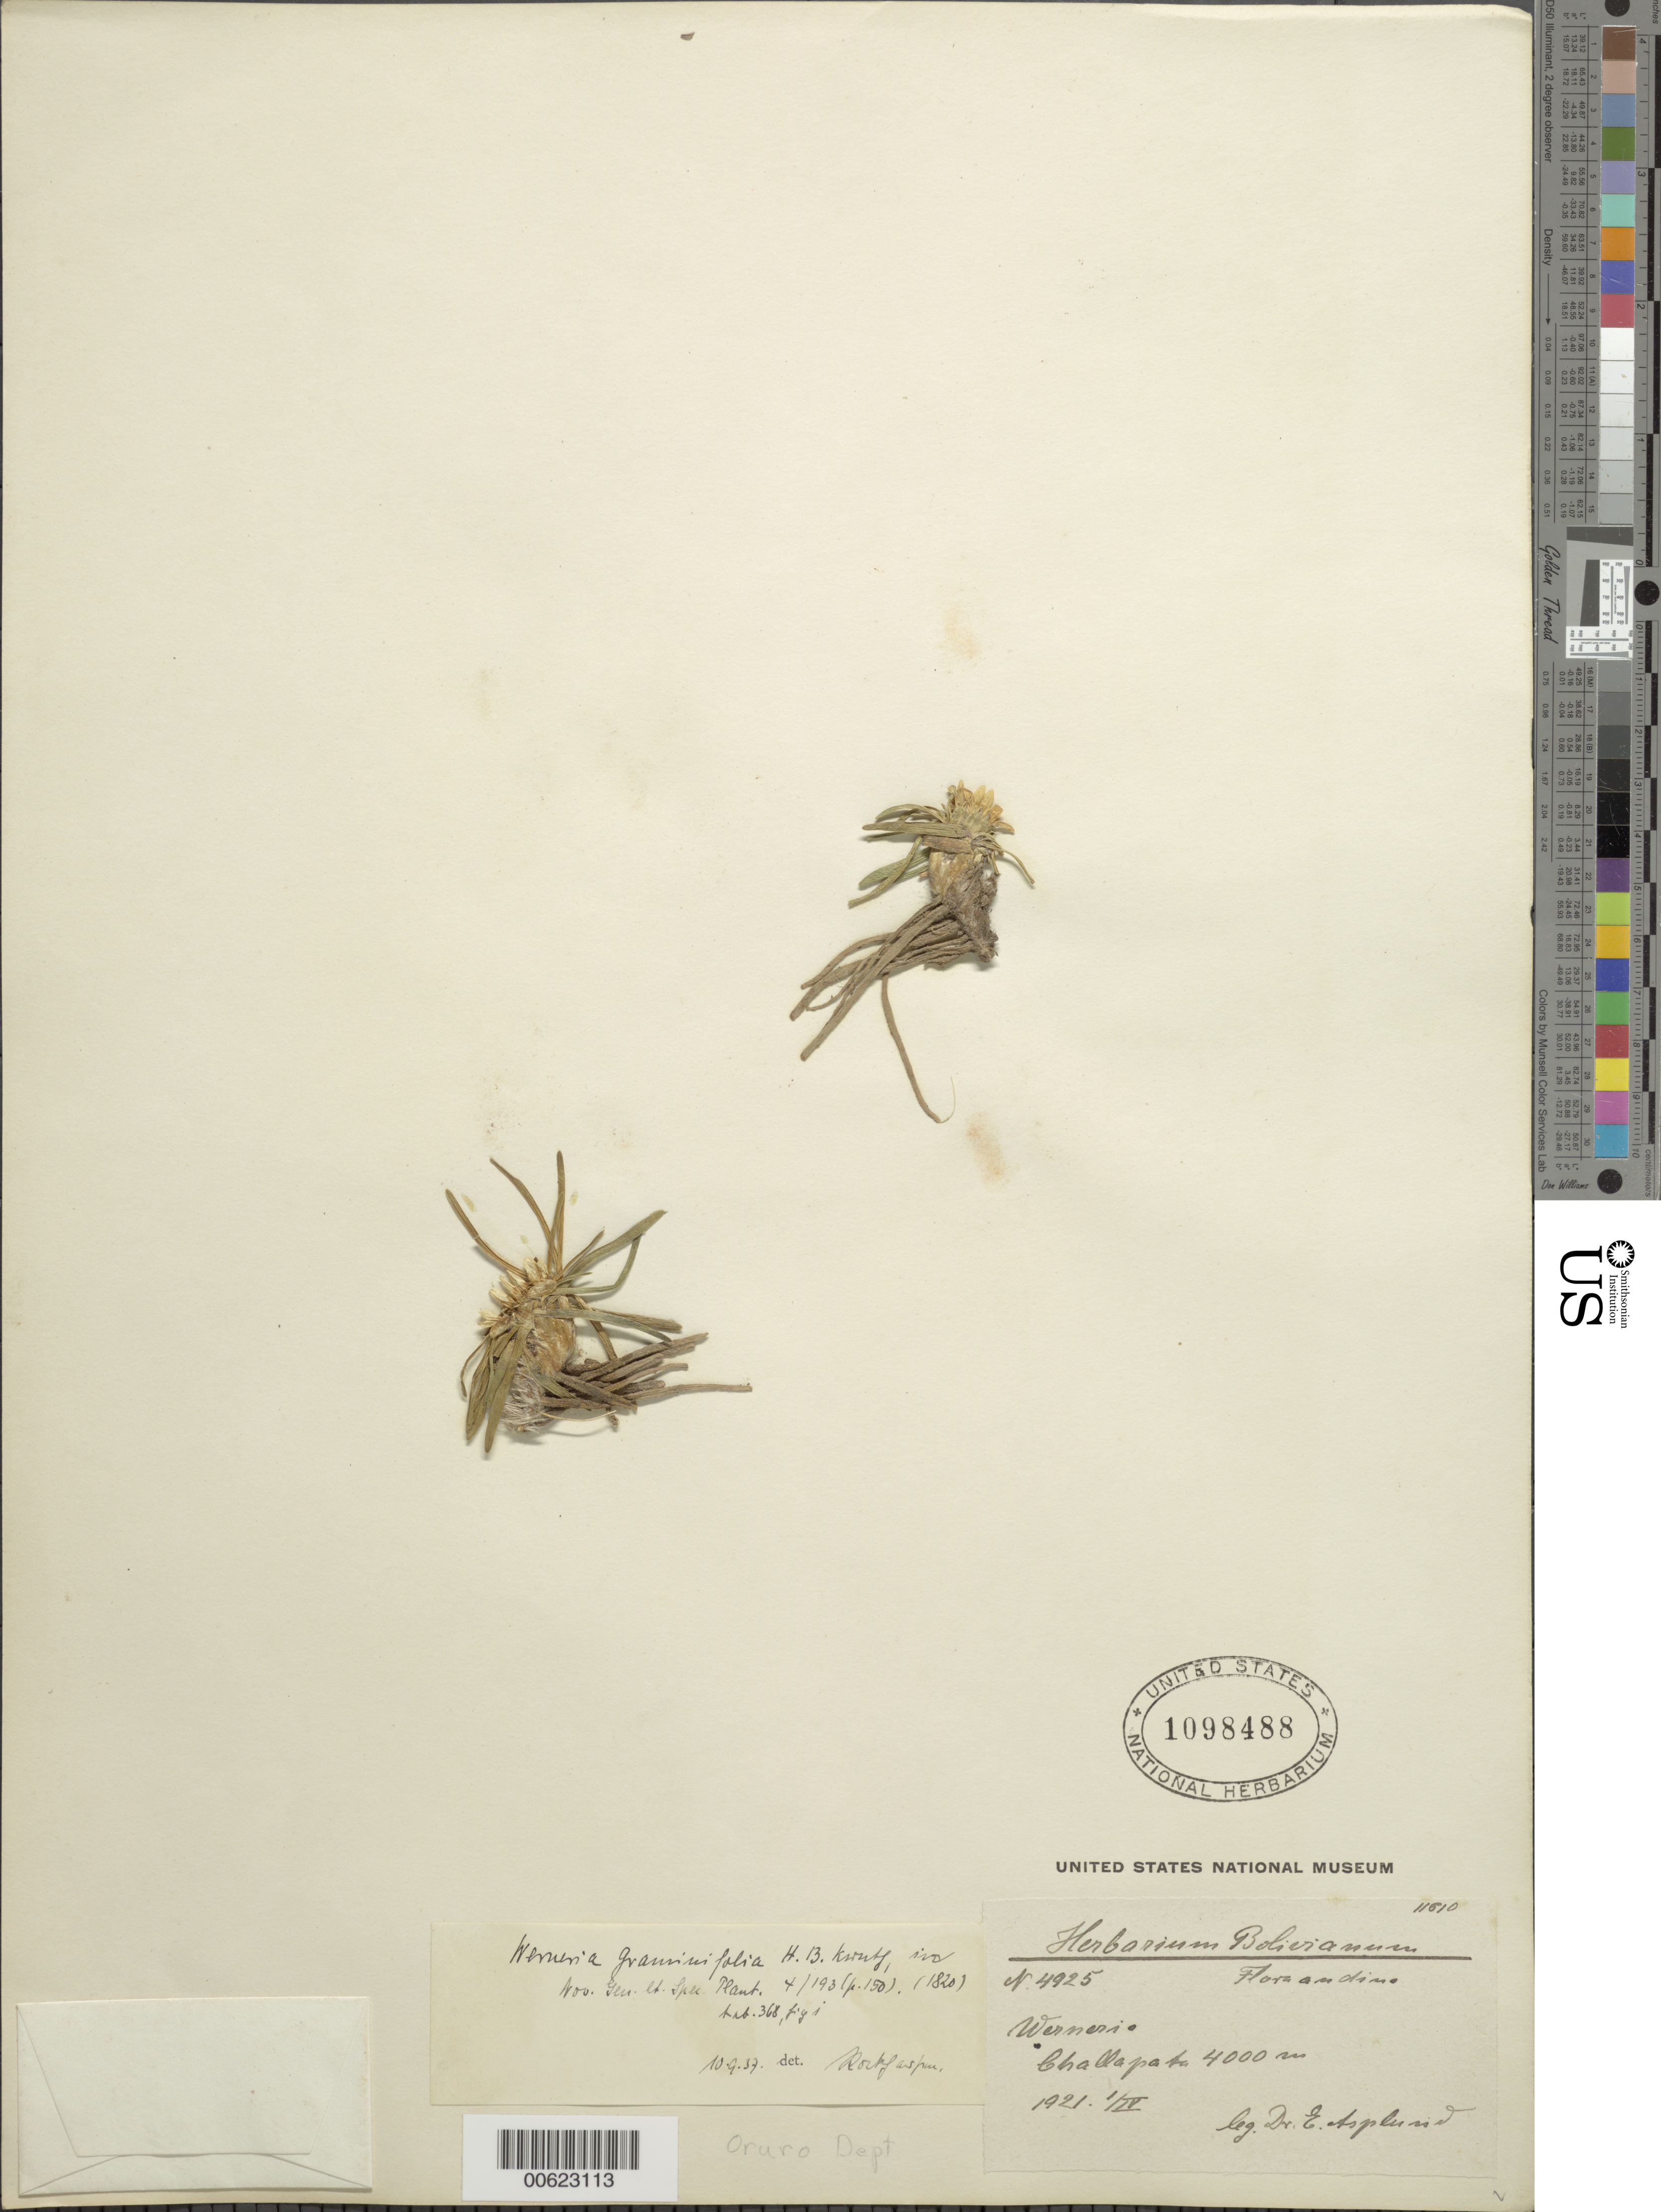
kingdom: Plantae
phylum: Tracheophyta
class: Magnoliopsida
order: Asterales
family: Asteraceae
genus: Werneria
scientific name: Werneria pygmaea complex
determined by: Funk, Vicki A., (BOT), Smithsonian Institution - National Museum of Natural History (UNITED STATES)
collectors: E. Asplund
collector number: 4925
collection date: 1921-04-01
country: Bolivia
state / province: Oruro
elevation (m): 4000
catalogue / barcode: US 1098488